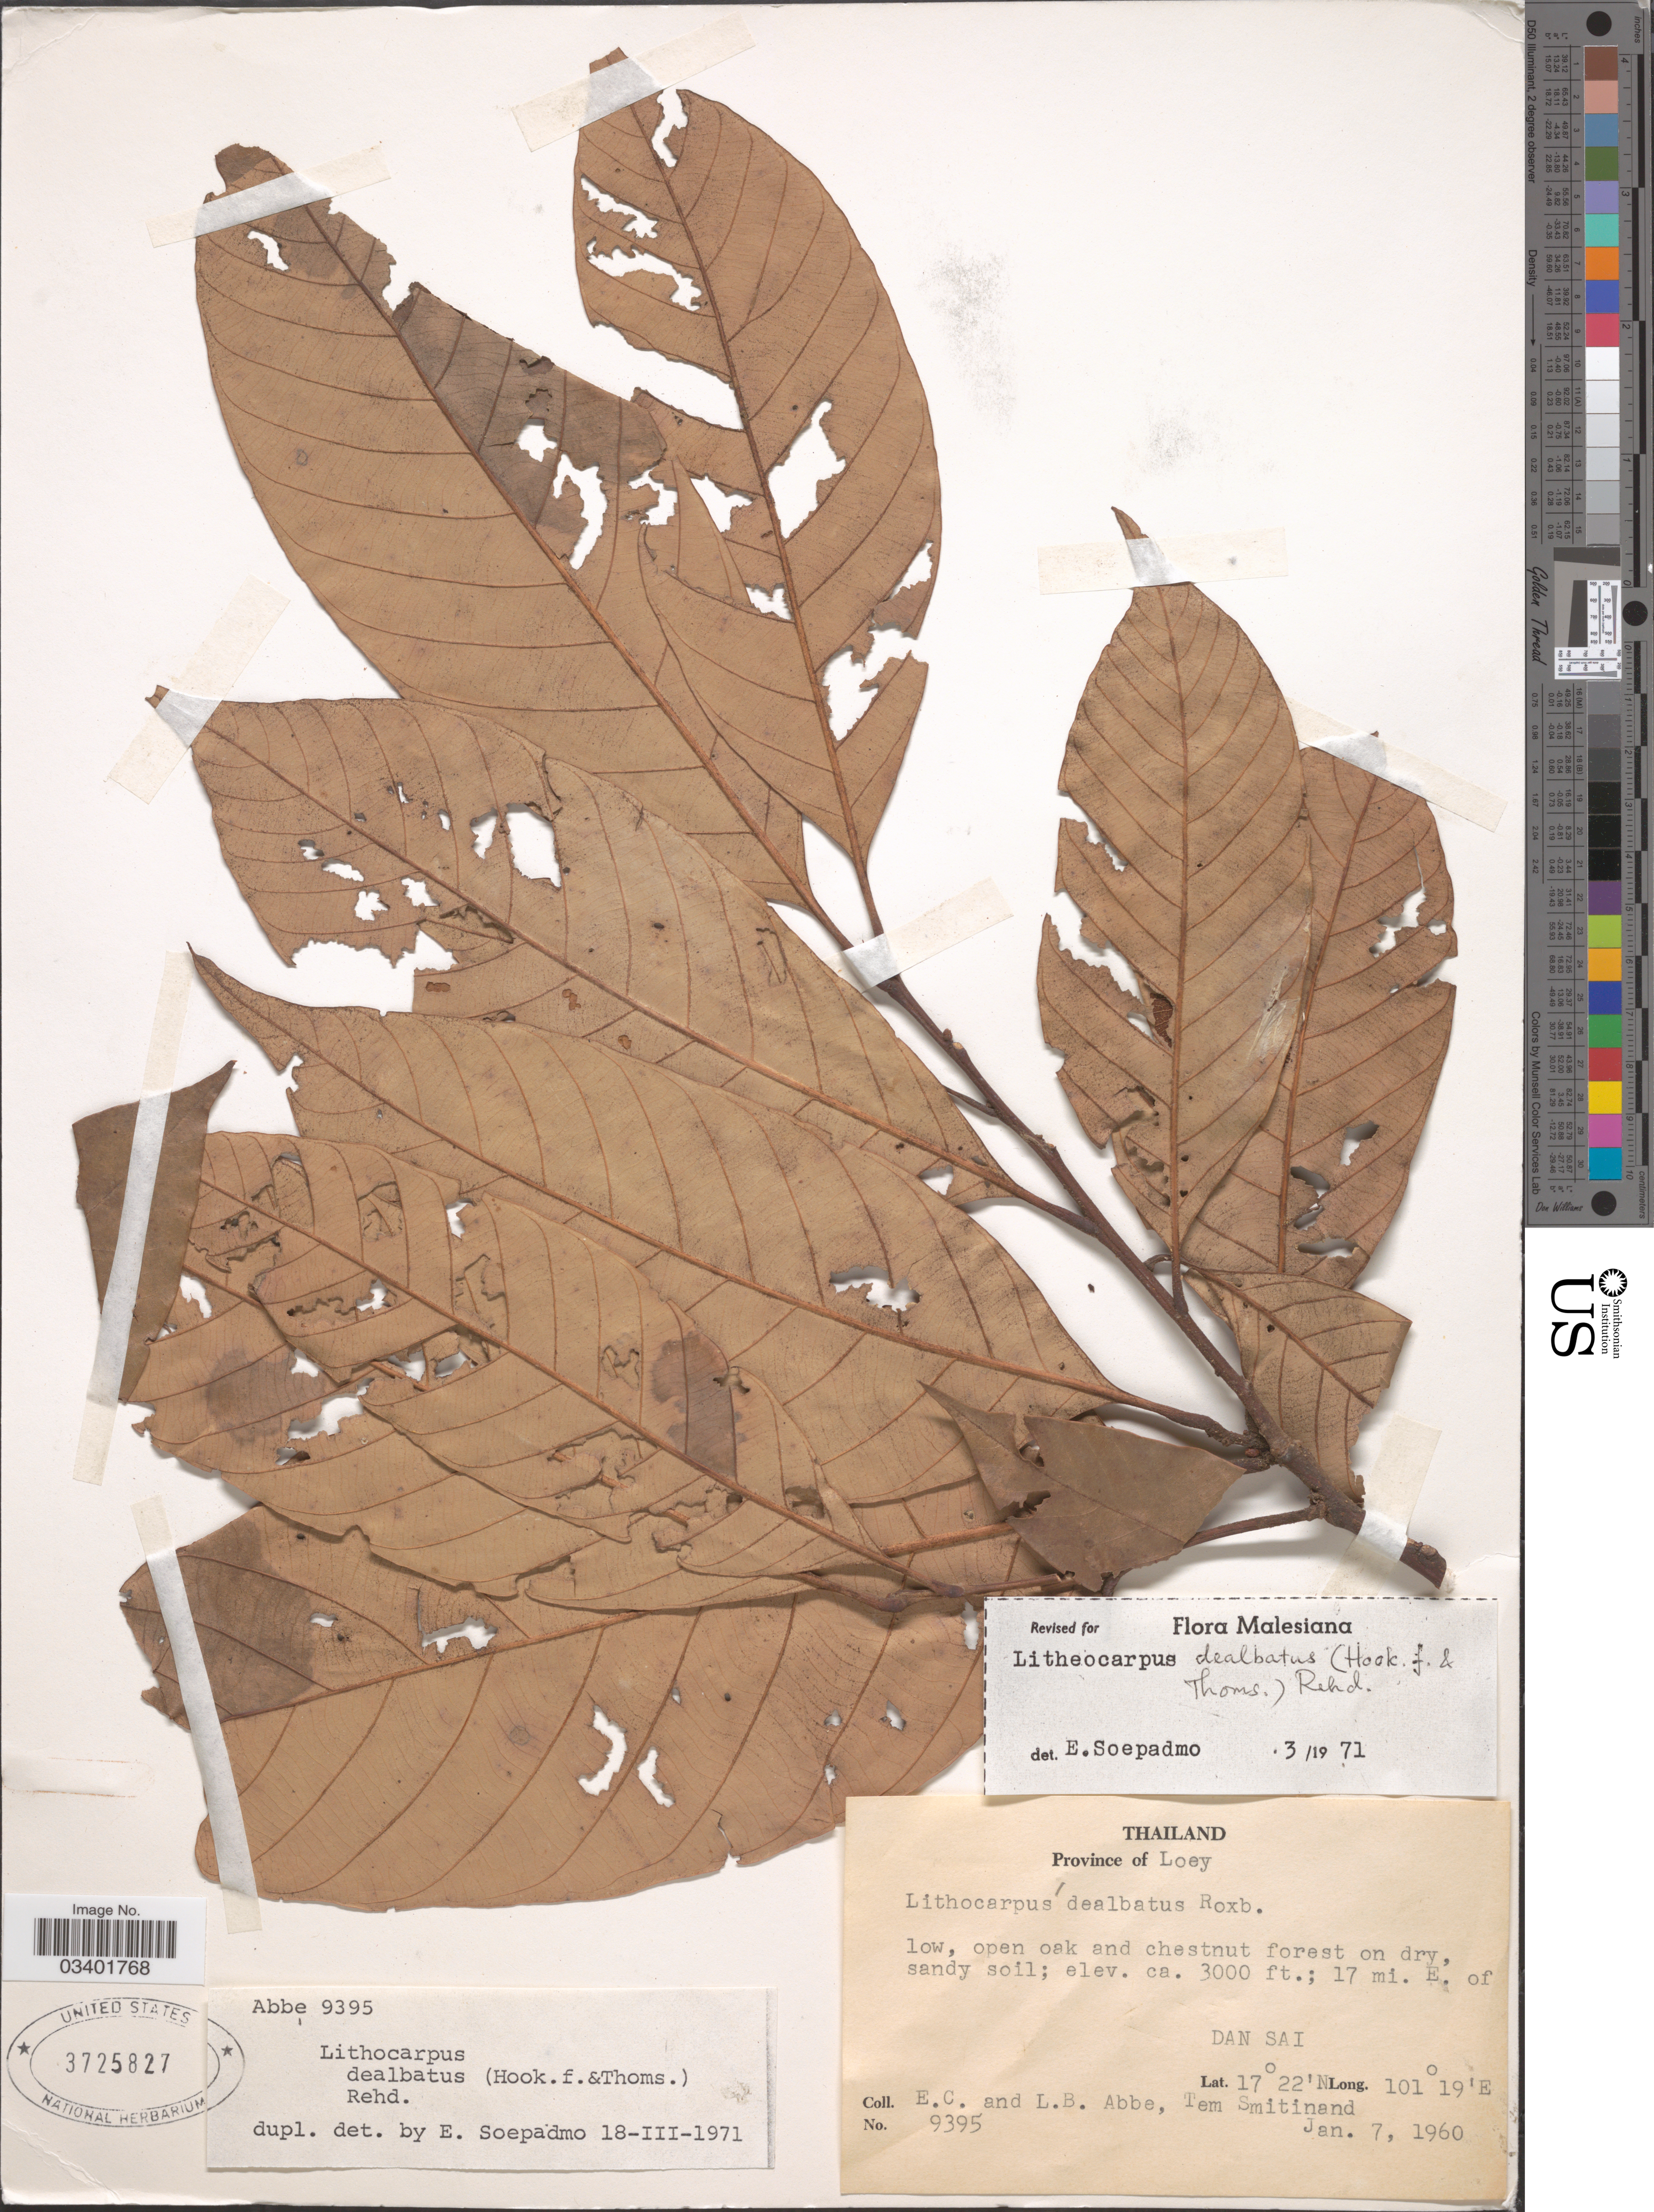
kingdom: Plantae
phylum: Tracheophyta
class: Magnoliopsida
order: Fagales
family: Fagaceae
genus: Lithocarpus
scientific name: Lithocarpus dealbatus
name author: (Hook. f. & Thomson ex Miq.) Rehder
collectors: E. C. Abbe, L. B. Abbe & T. Smitinand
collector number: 9395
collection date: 1960-01-07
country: Thailand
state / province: Loei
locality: Province of Loey. 17 mi. E. of Dan Sai.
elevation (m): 914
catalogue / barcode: US 3725827